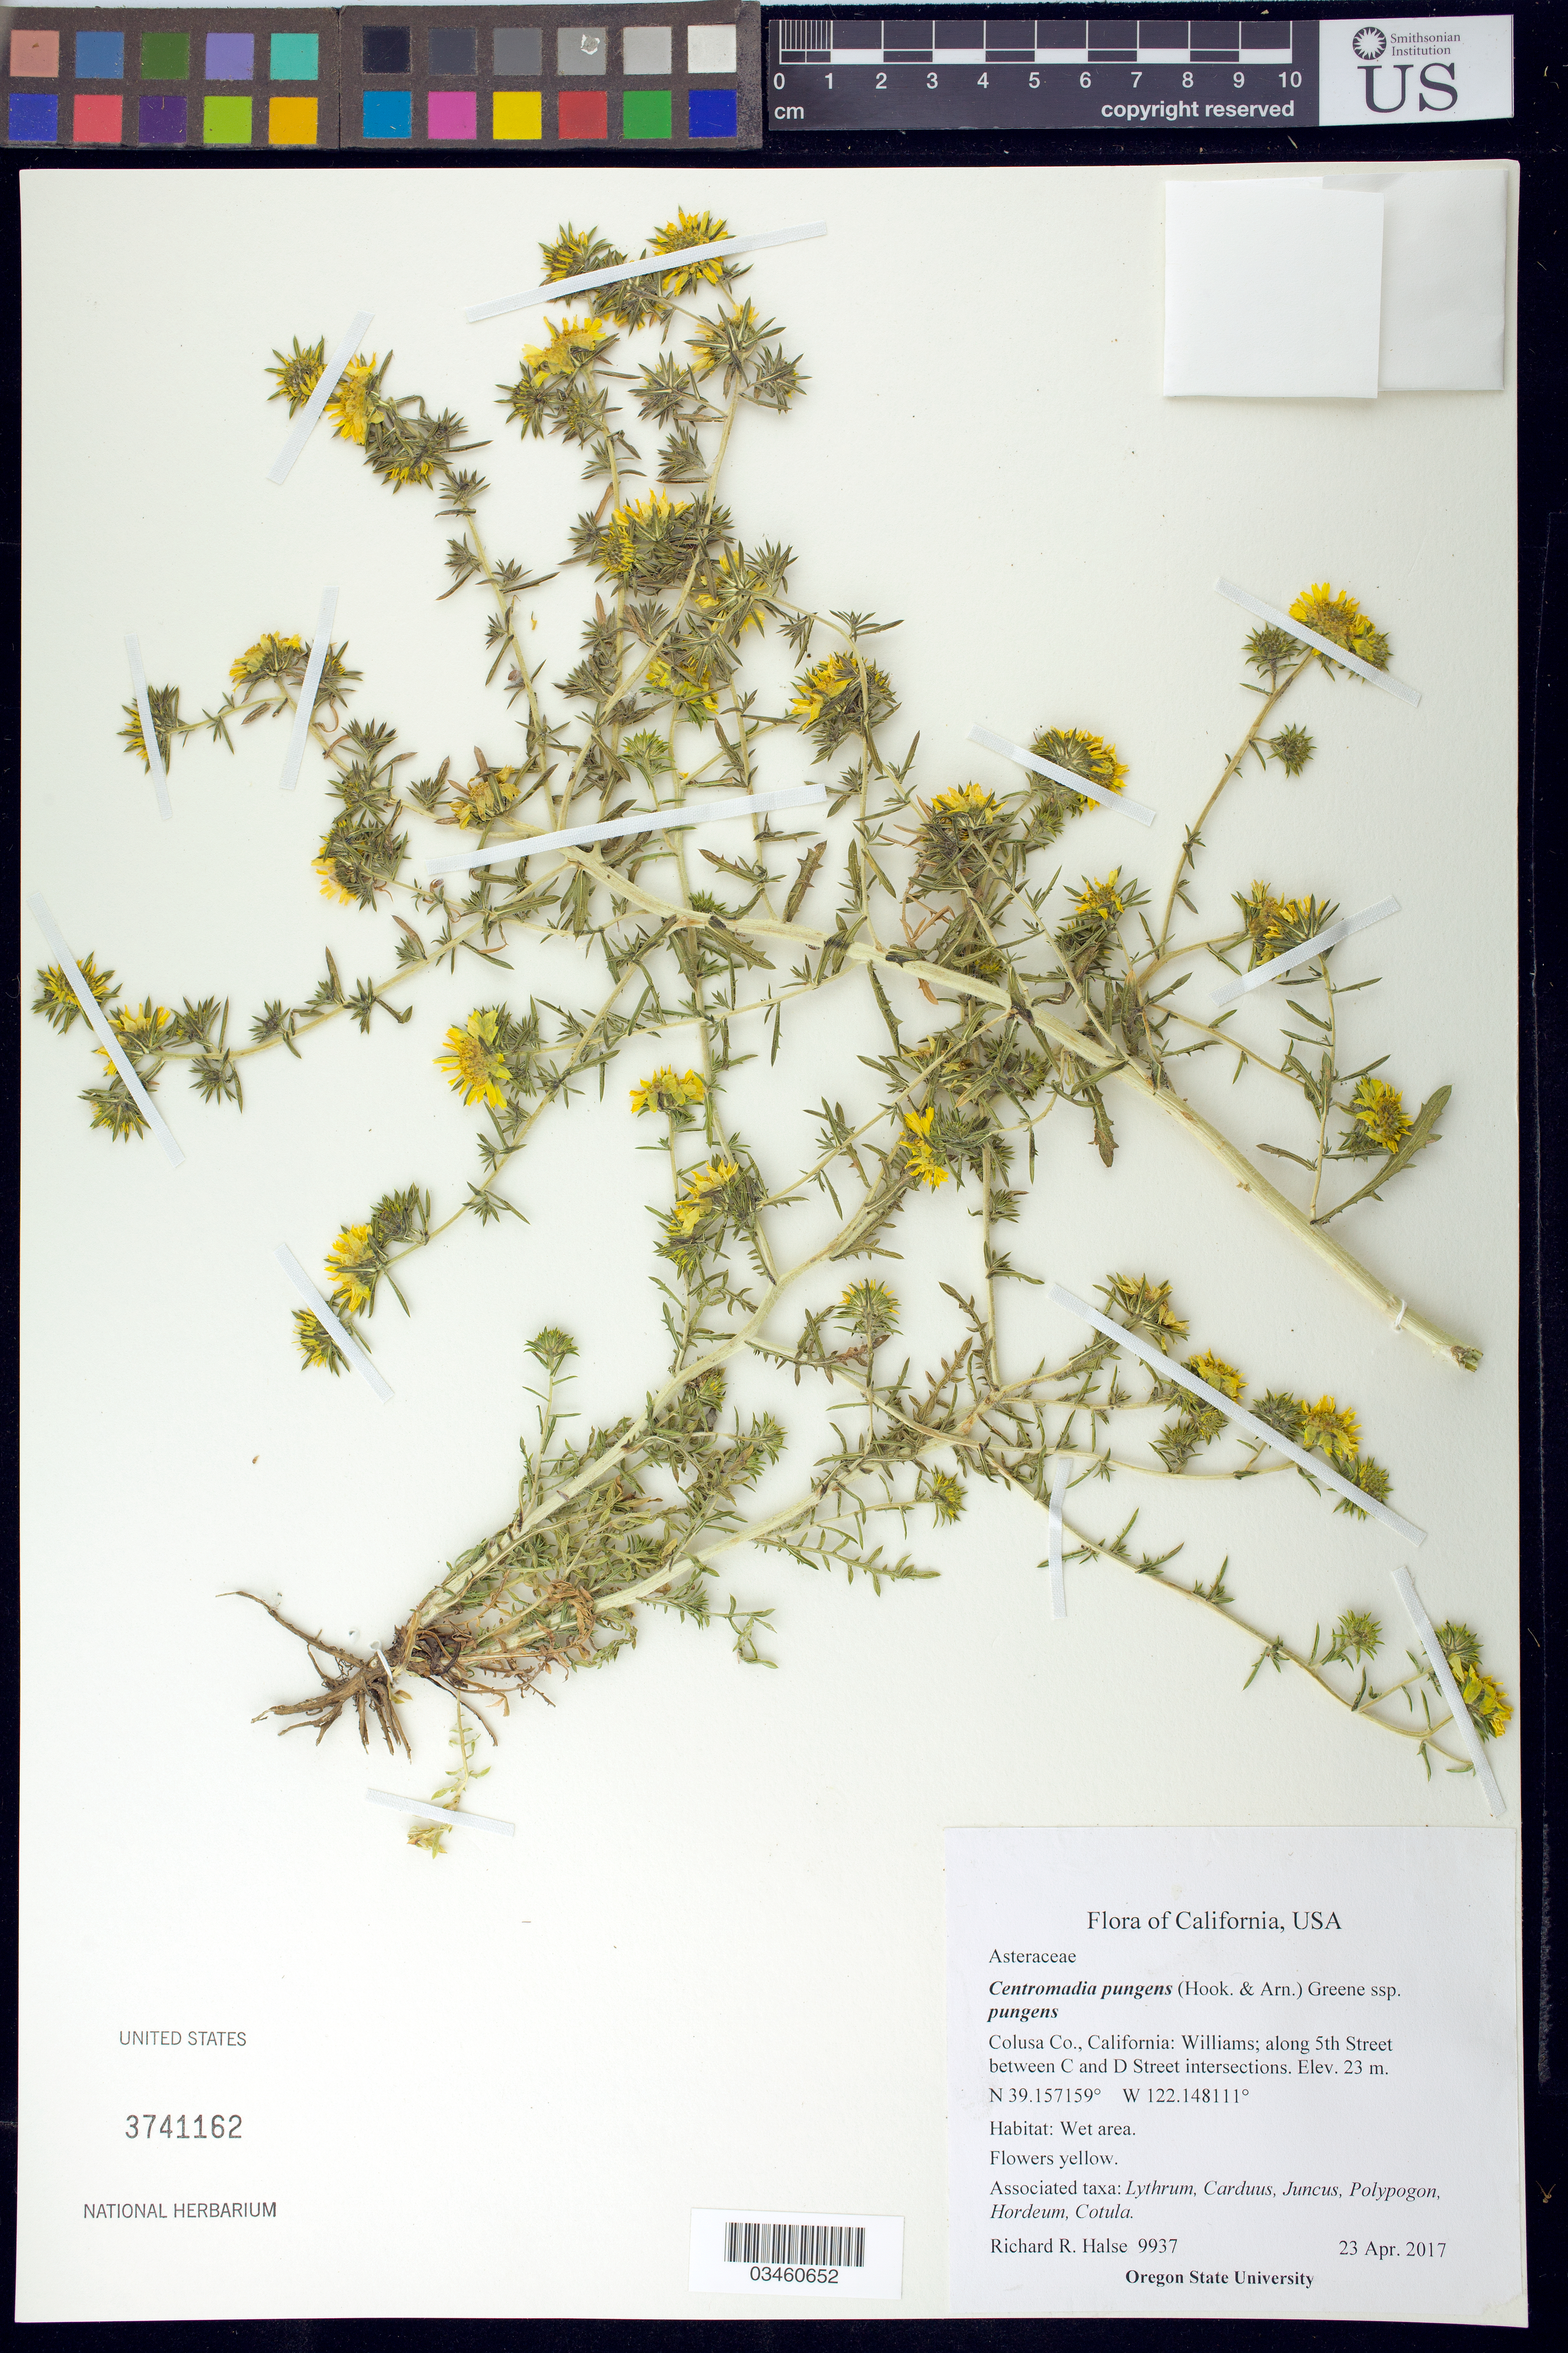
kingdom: Plantae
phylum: Tracheophyta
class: Magnoliopsida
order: Asterales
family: Asteraceae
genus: Centromadia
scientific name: Centromadia pungens subsp. pungens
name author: Hook. & Arn.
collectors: R. Halse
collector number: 9937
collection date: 2017-04-23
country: United States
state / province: California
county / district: Colusa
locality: Colusa Co., California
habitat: Wet area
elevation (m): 23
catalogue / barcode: US 3741162